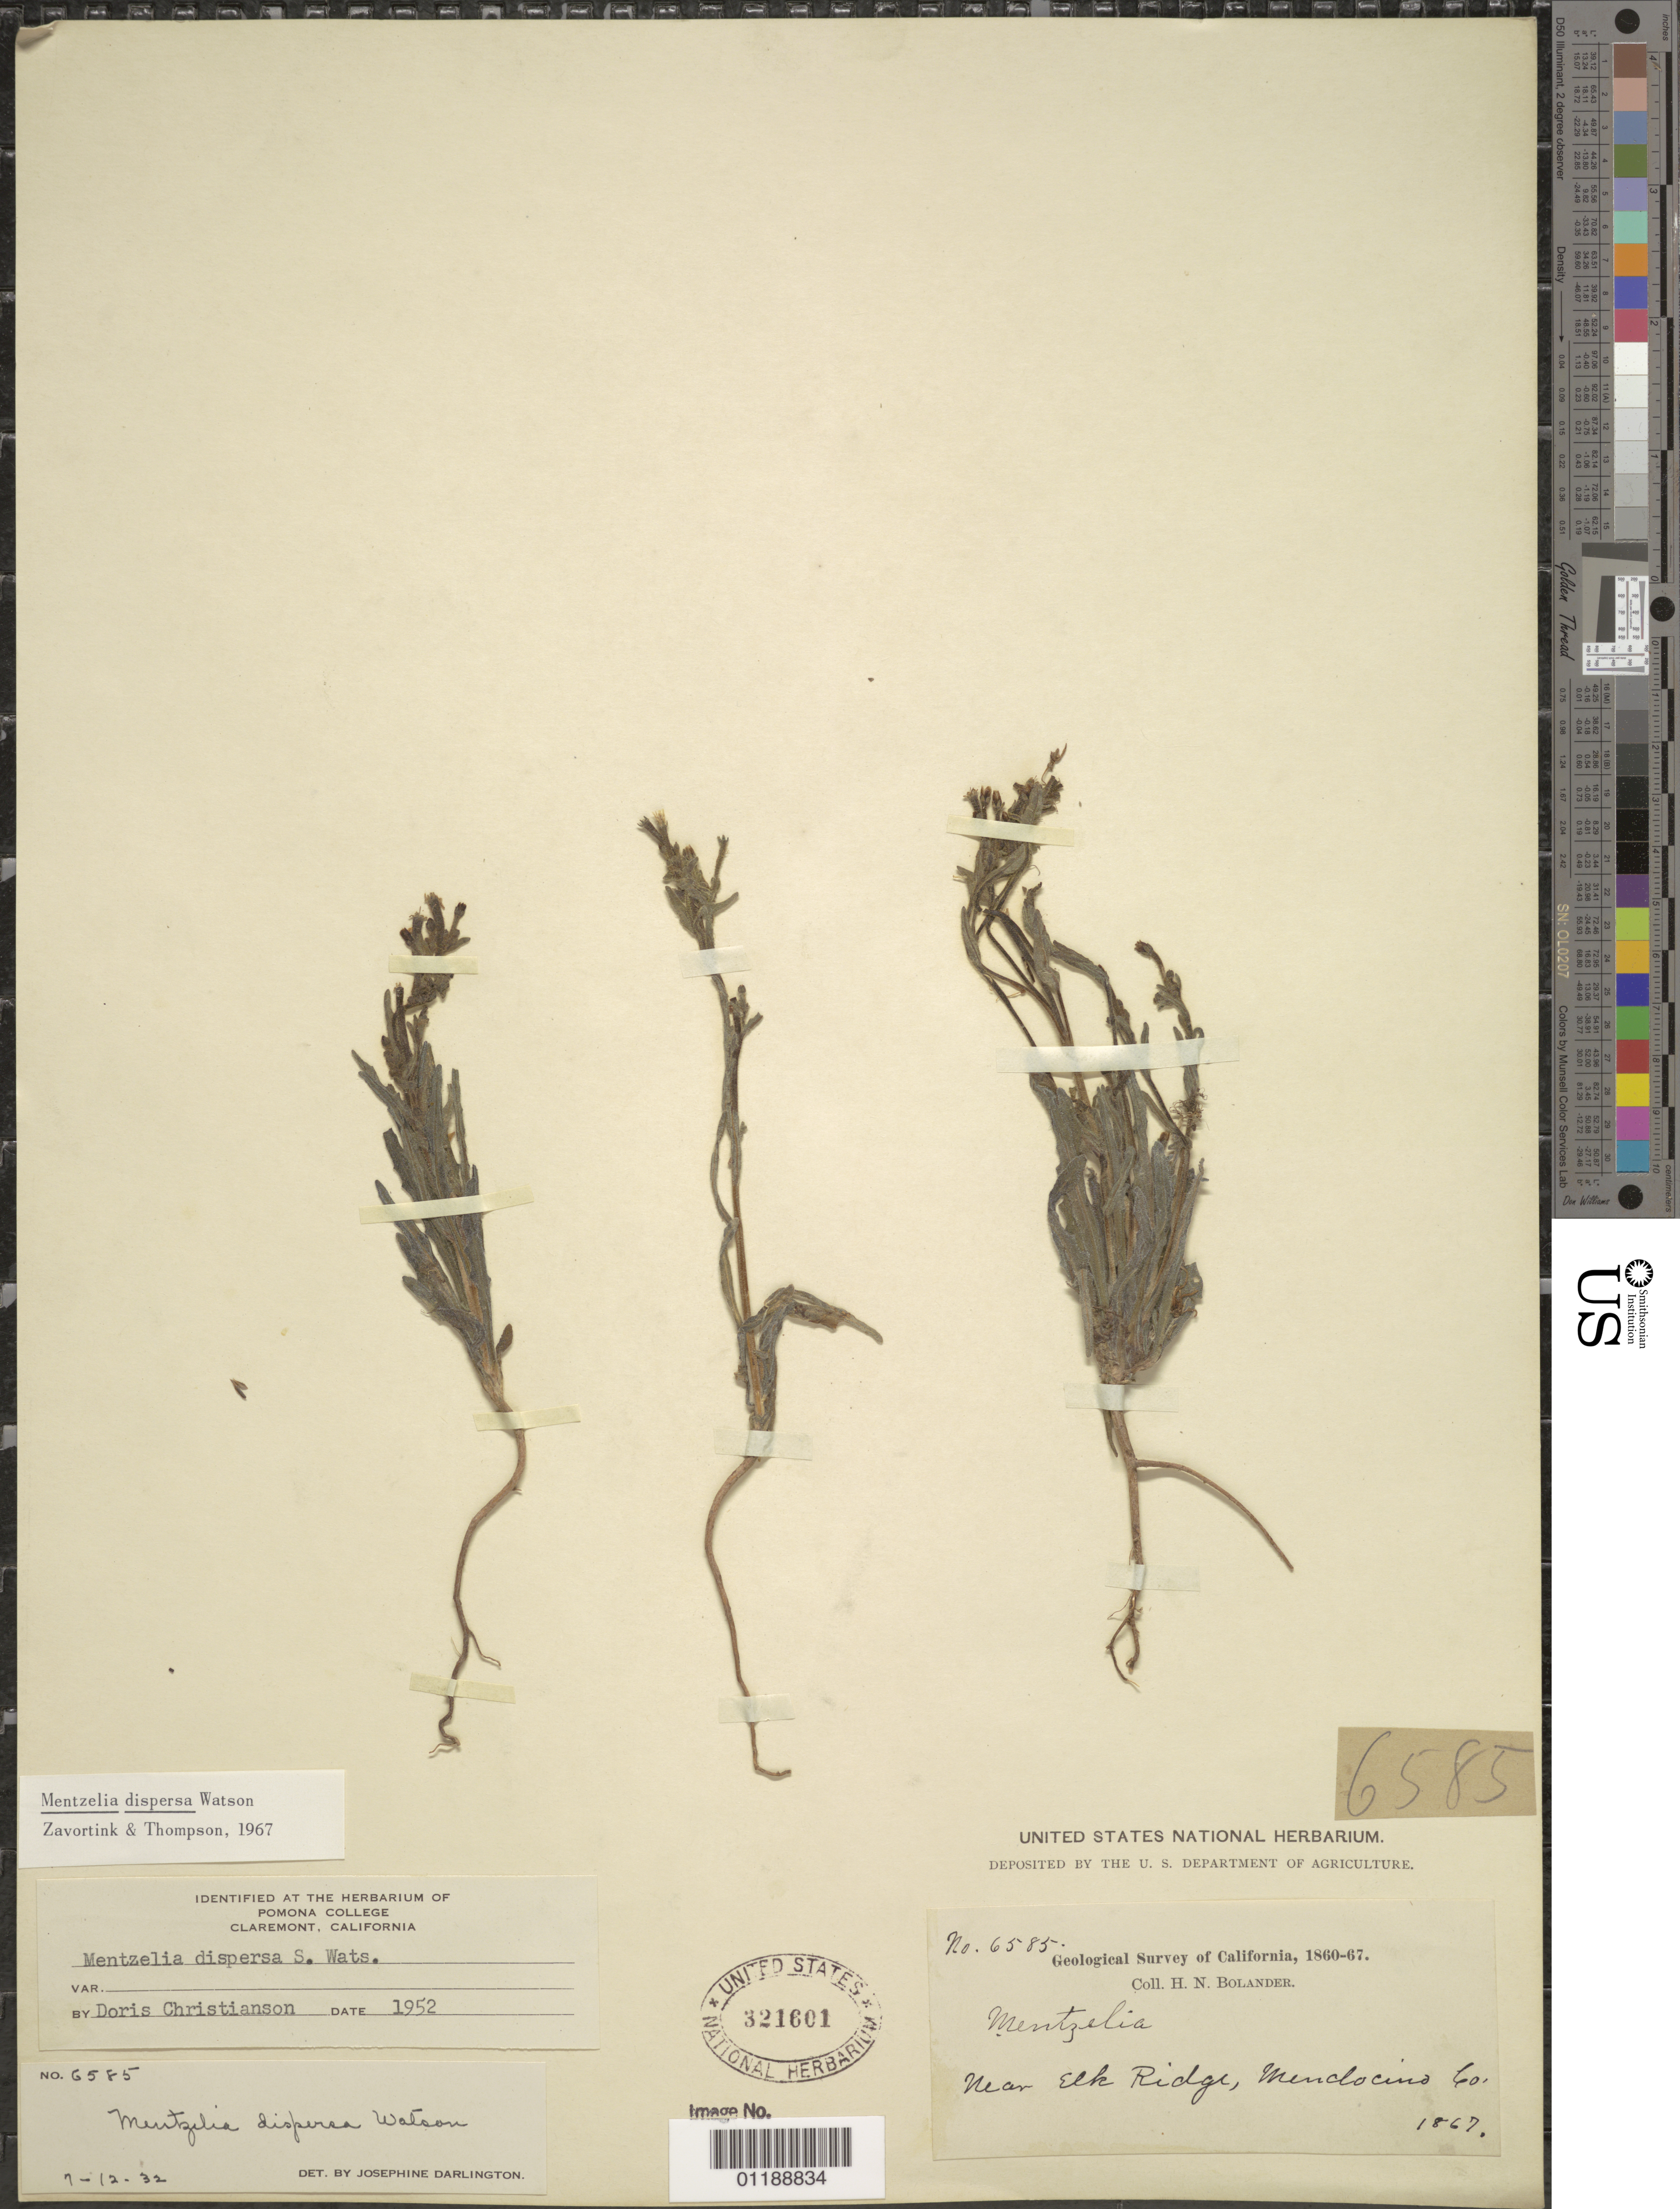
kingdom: Plantae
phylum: Tracheophyta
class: Magnoliopsida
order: Cornales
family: Loasaceae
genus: Mentzelia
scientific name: Mentzelia dispersa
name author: S. Watson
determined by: Zavortink, J. E.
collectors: H. Bolander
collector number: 6585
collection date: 1867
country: United States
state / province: California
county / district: Mendocino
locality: Near Elk Ridge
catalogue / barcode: US 321601